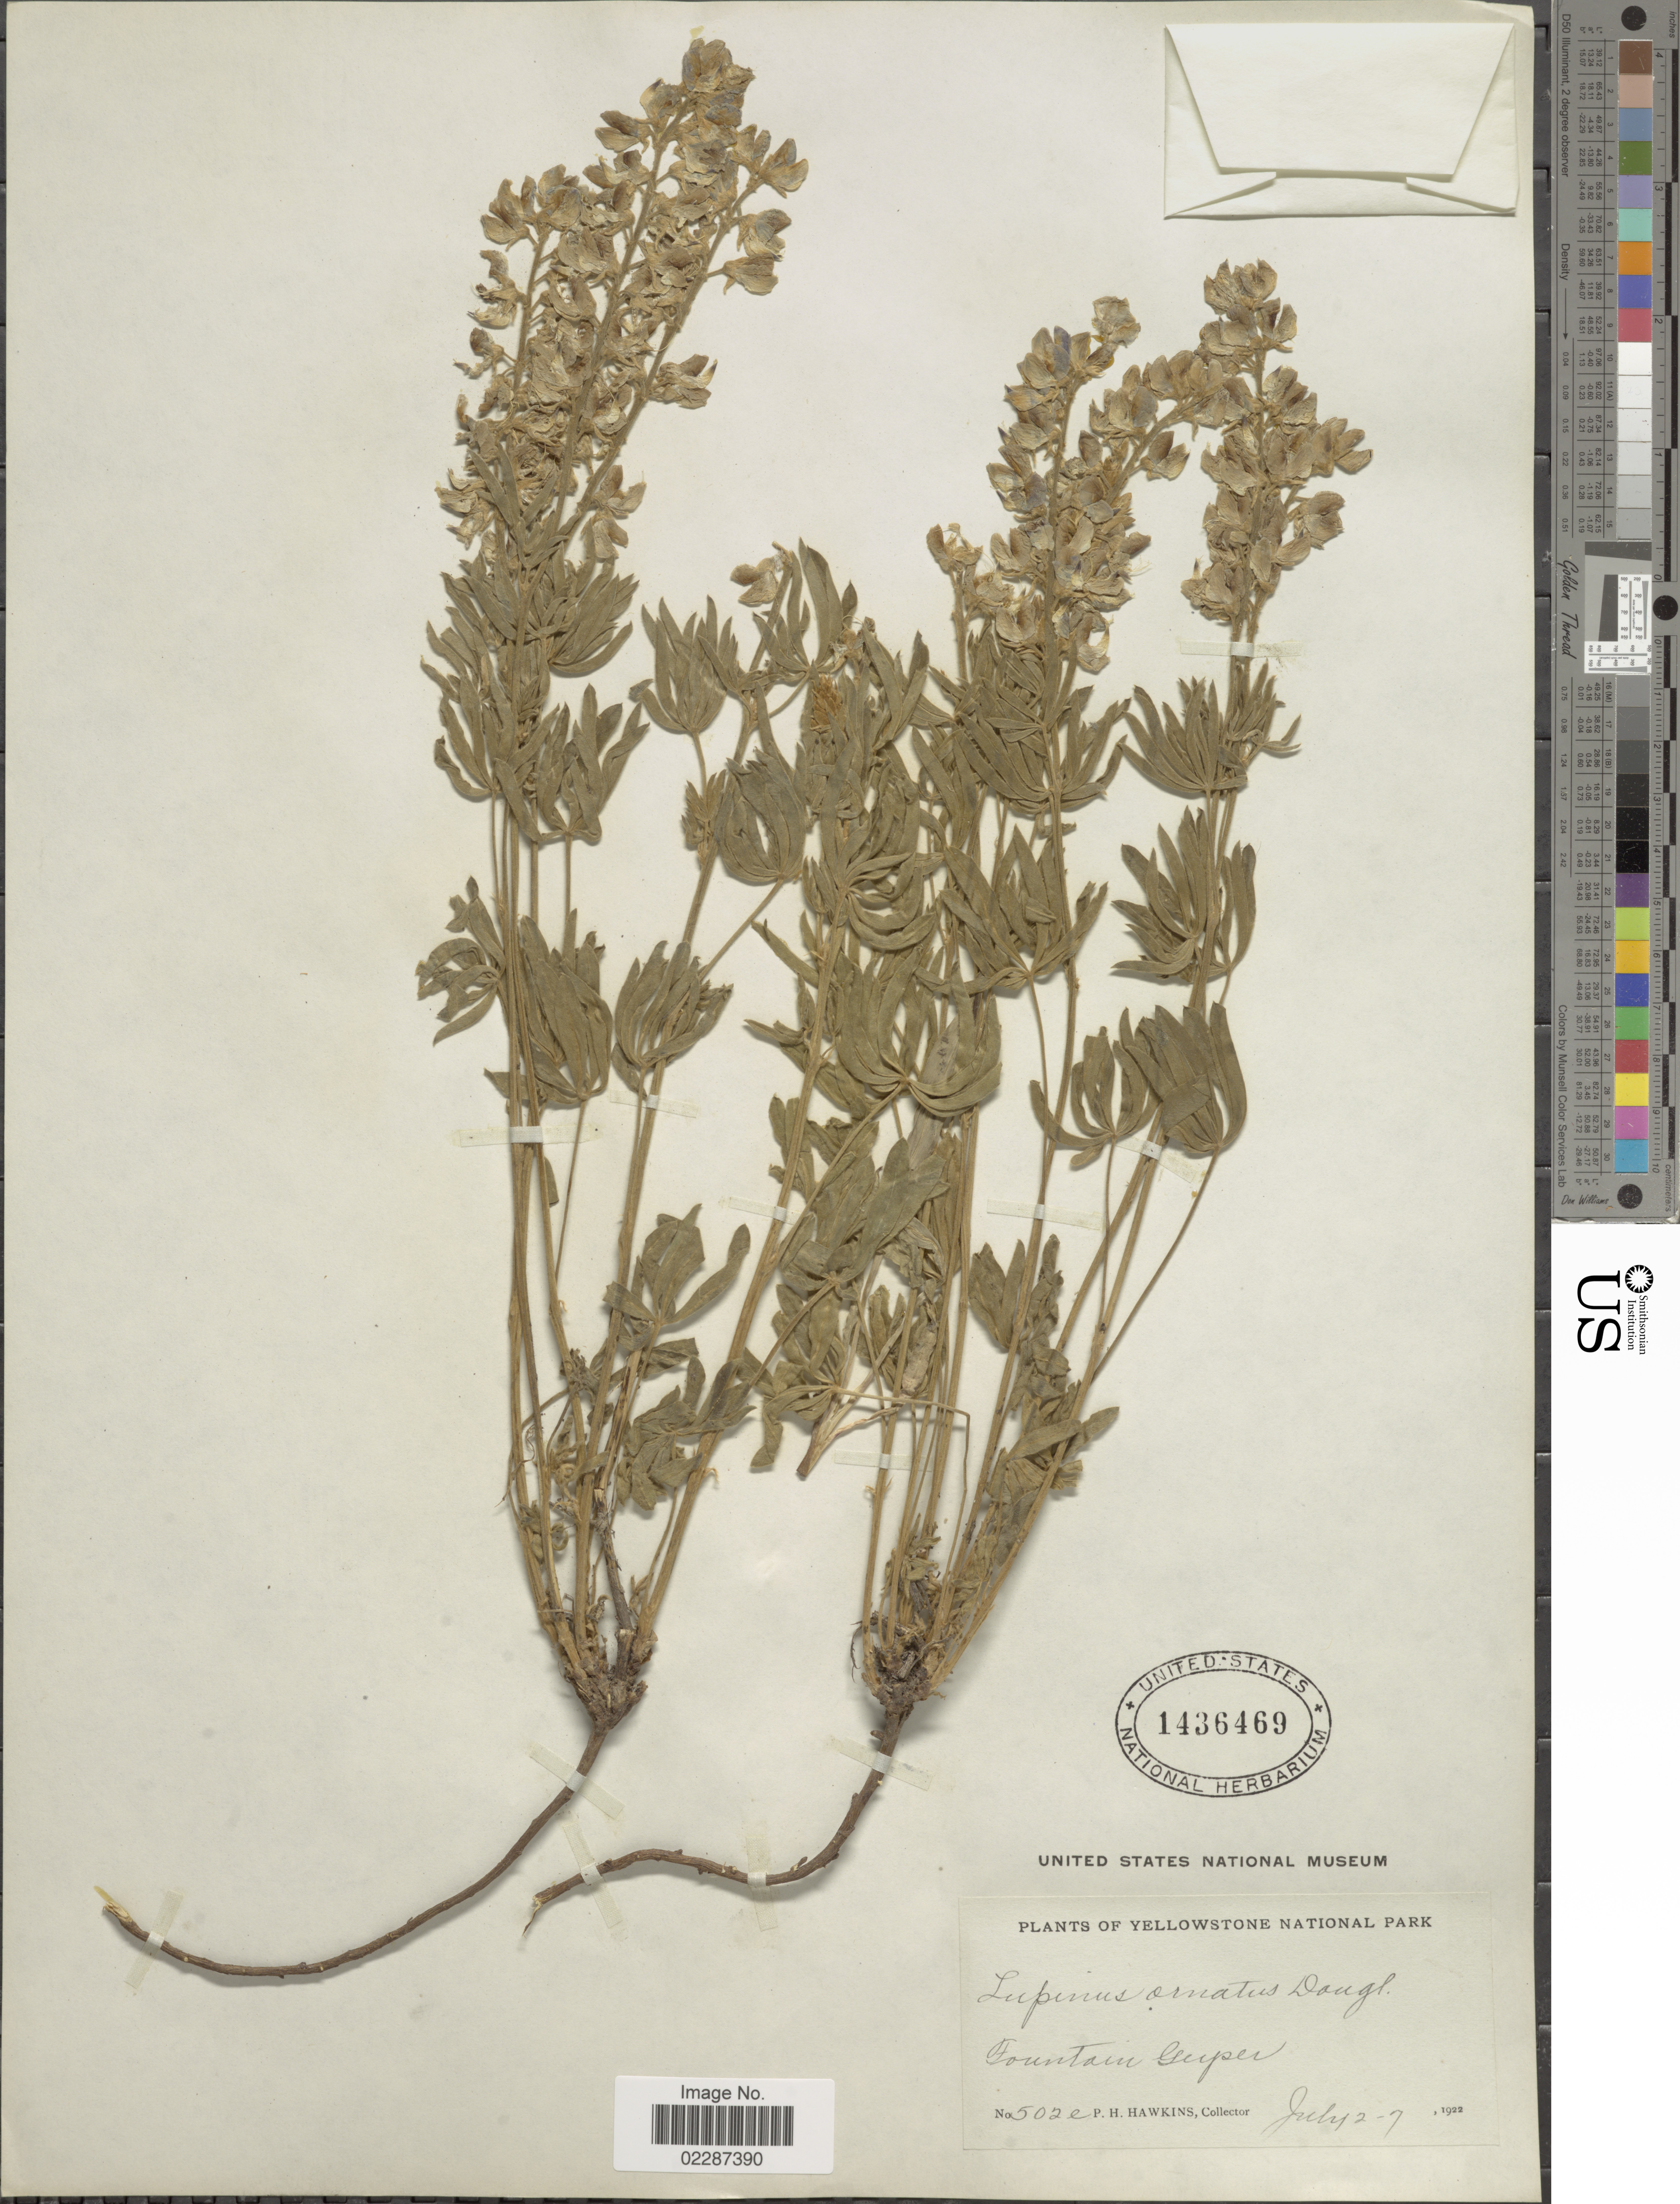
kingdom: Plantae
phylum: Tracheophyta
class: Magnoliopsida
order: Fabales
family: Fabaceae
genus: Lupinus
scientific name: Lupinus sericeus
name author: Pursh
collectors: P. Hawkins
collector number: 502e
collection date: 1922-07-02/1922-07-07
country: United States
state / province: Wyoming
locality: Yellowstone National Park, Fountain Geyser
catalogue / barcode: US 1436469